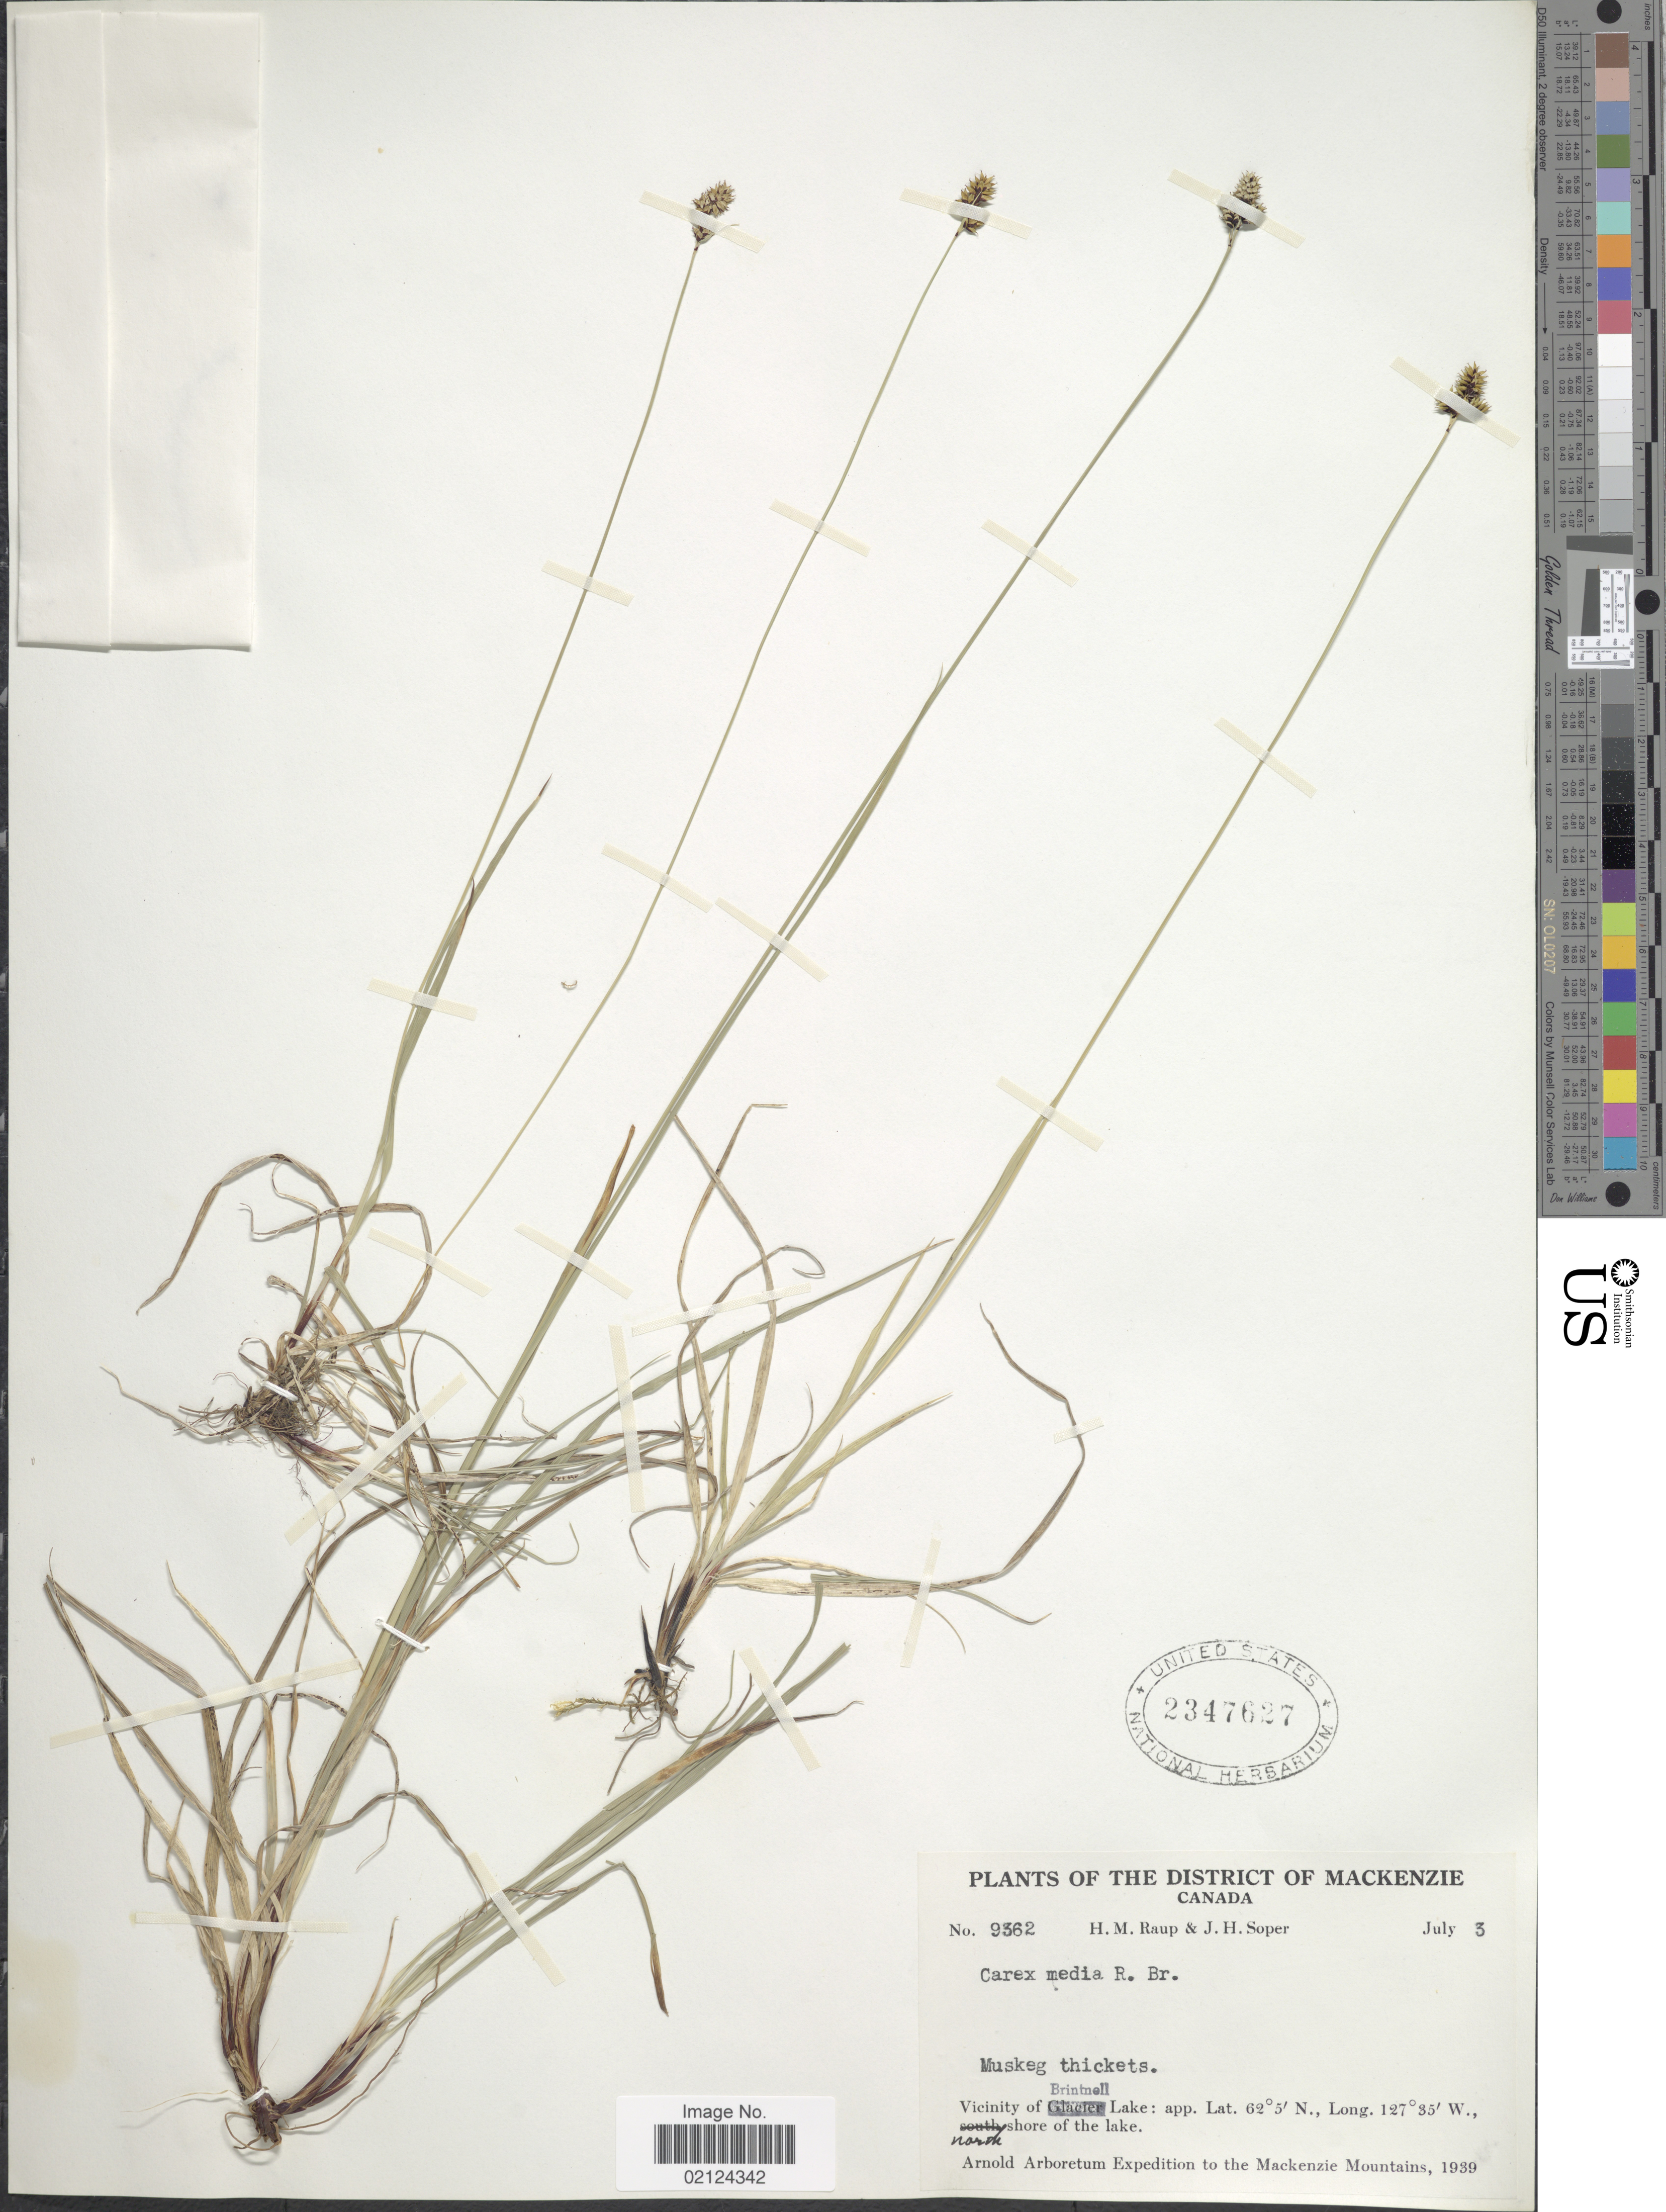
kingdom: Plantae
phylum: Tracheophyta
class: Liliopsida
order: Poales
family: Cyperaceae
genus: Carex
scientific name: Carex media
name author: R. Br.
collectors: H. Raup & J. H. Soper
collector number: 9362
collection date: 1939-07-03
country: Canada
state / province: British Columbia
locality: District of Mackenzie. Vicinity of Brintnell Lake, north shore of the lake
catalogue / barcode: US 2347627